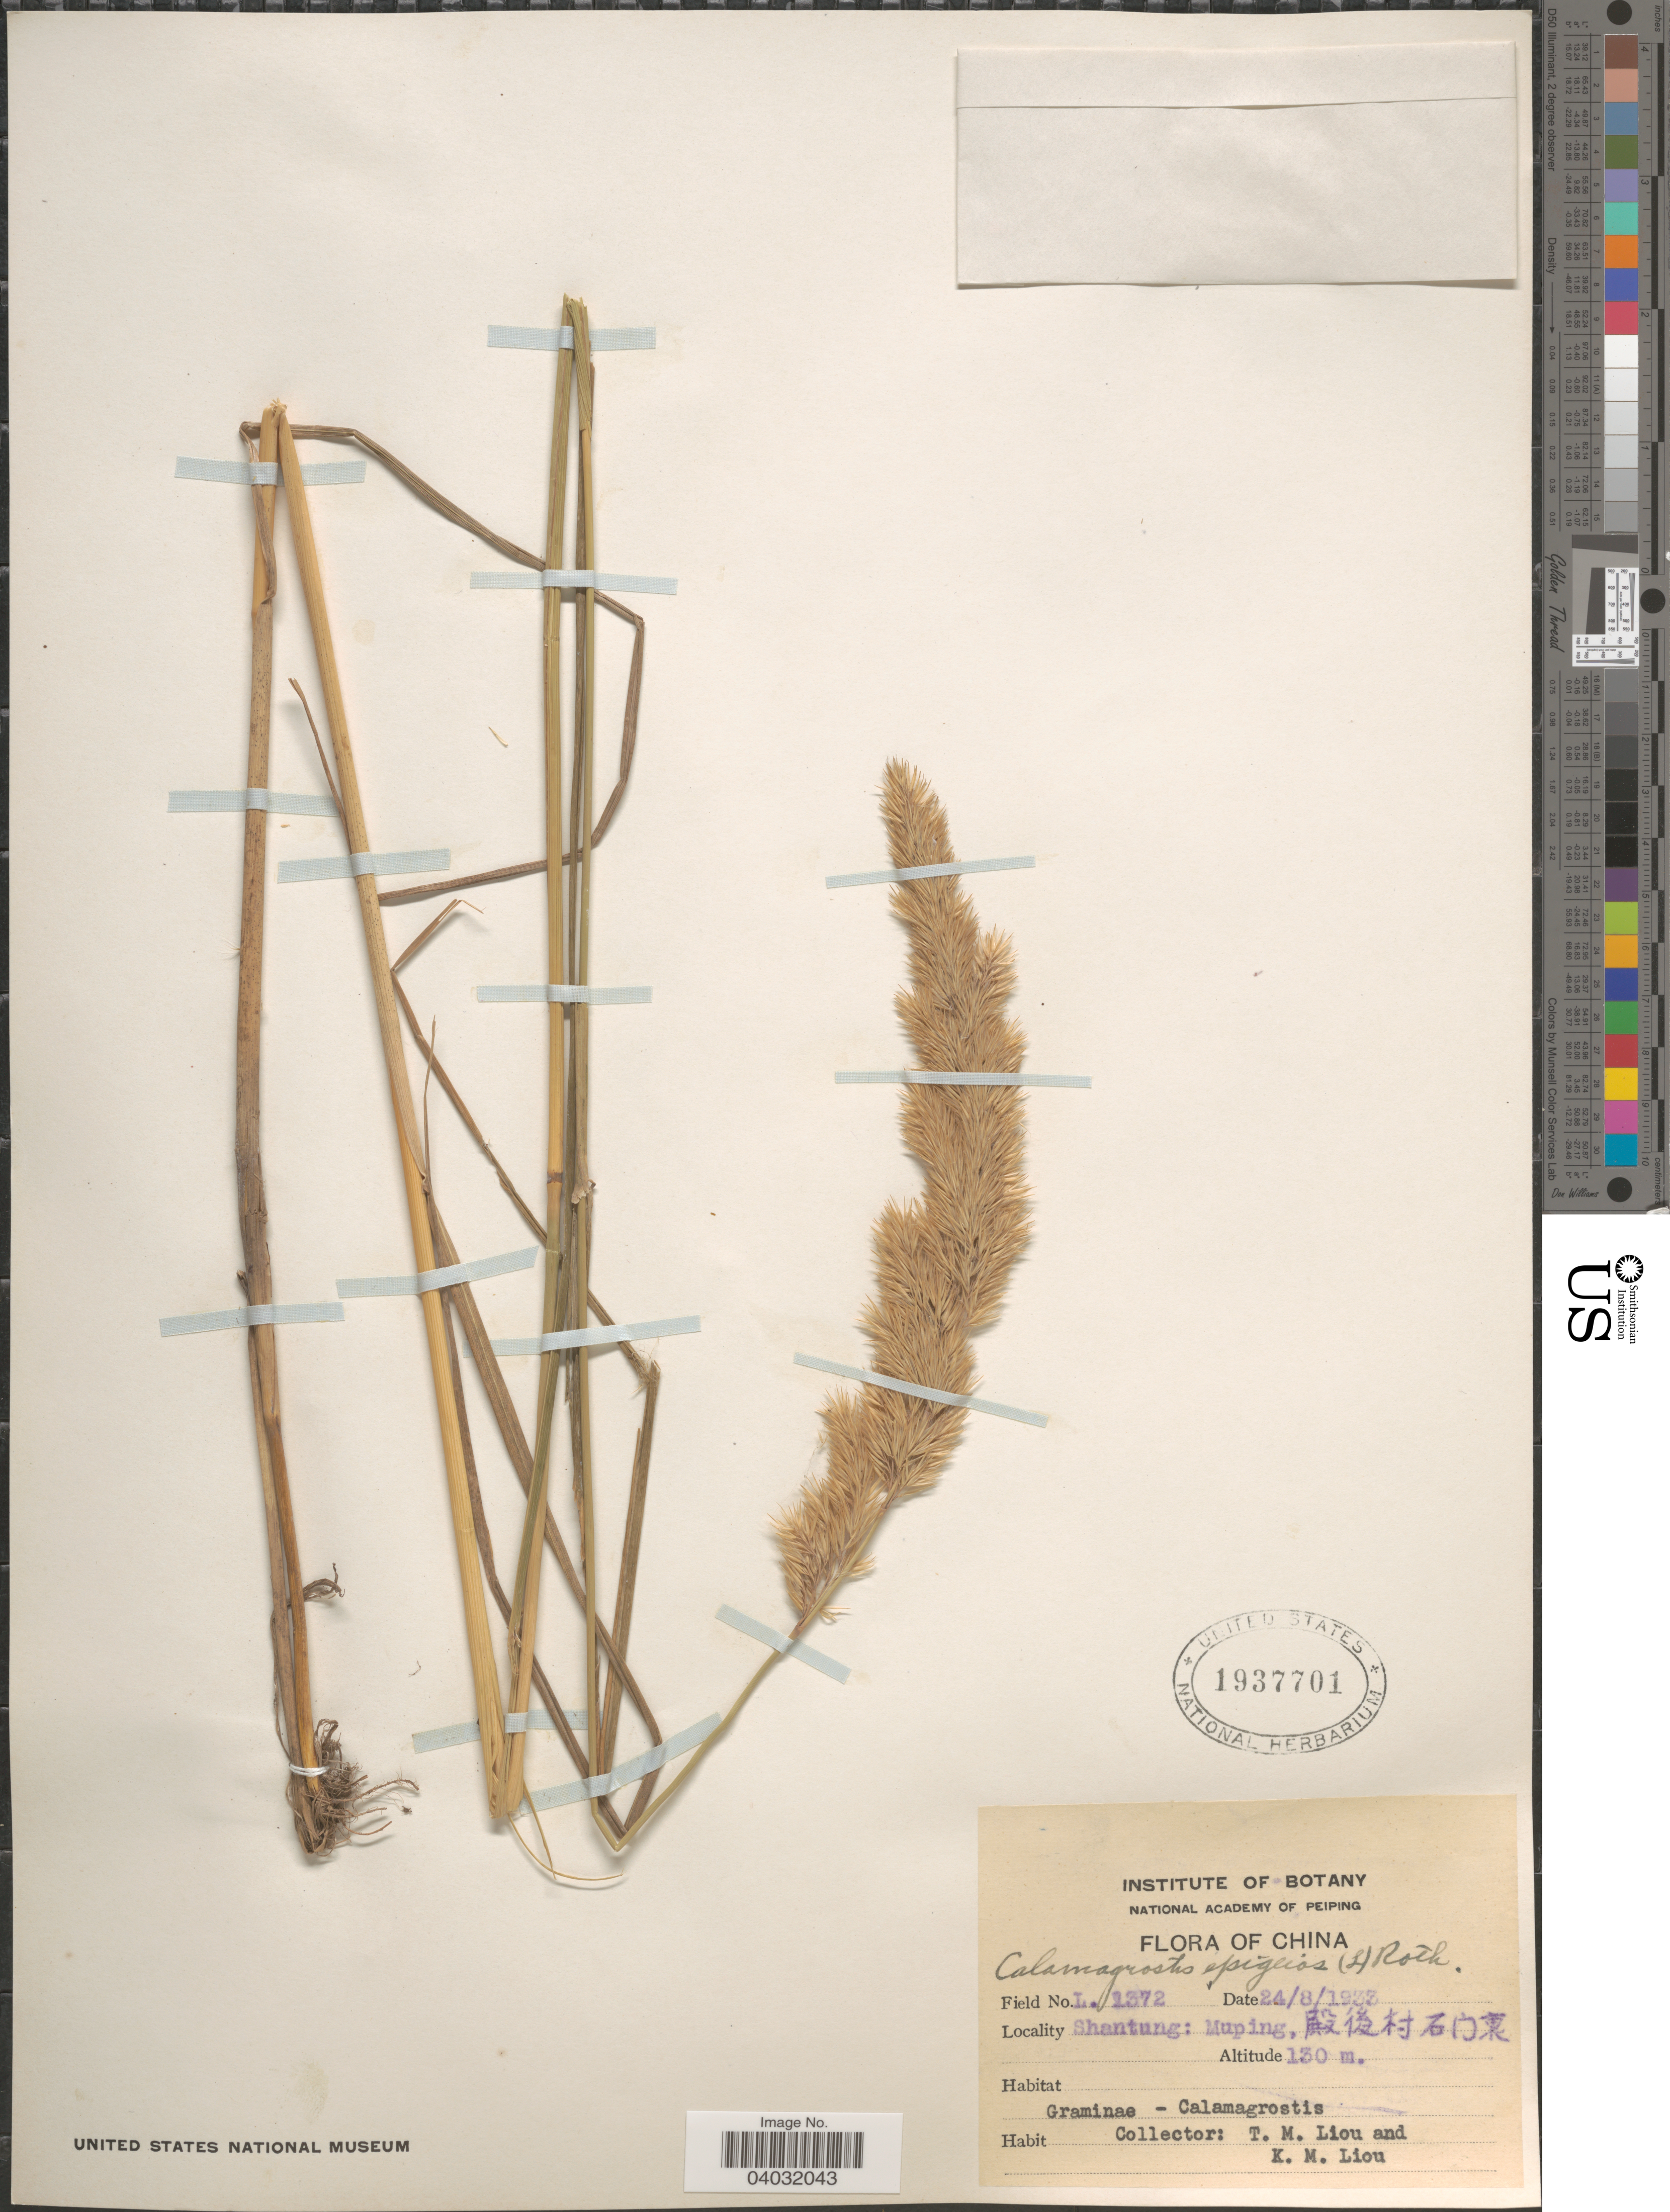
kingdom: Plantae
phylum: Tracheophyta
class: Liliopsida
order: Poales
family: Poaceae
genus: Calamagrostis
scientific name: Calamagrostis epigeios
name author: (L.) Roth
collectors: T. Liou & K. M. Liou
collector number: L1372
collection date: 1933-08-24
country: China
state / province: Shandong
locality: Shantung: Muping, X.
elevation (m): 130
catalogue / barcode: US 1937701